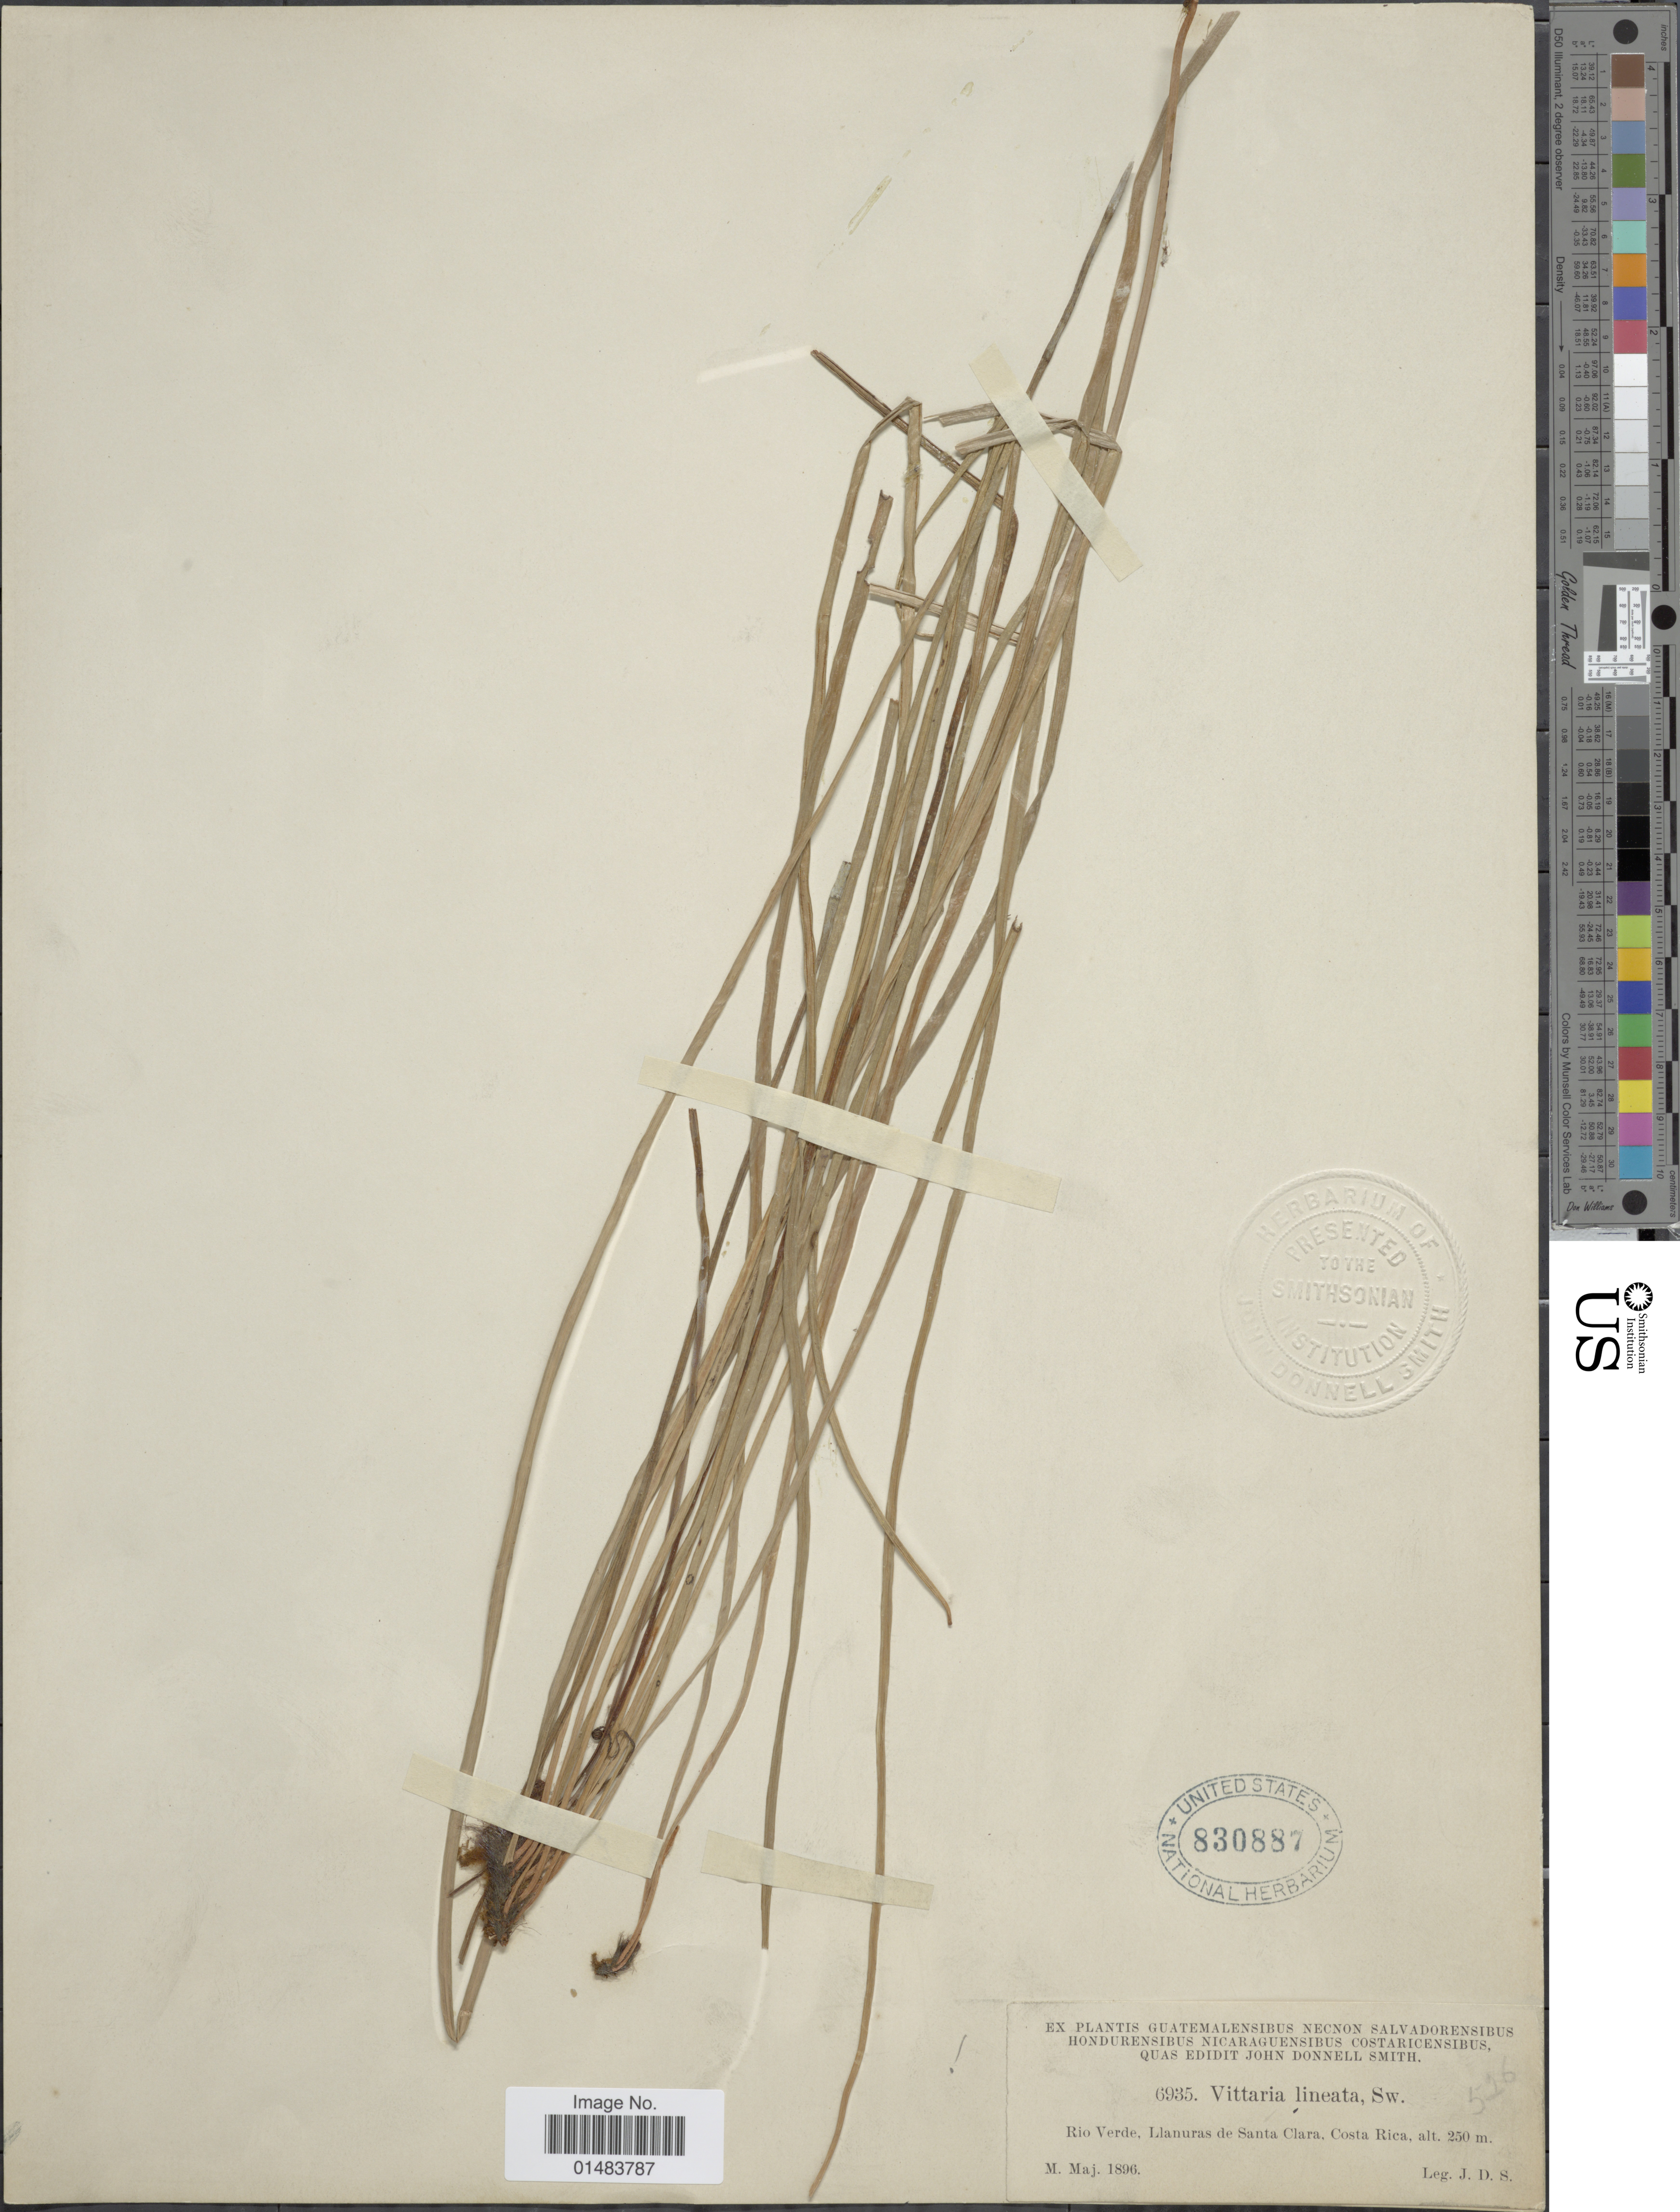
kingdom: Plantae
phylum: Tracheophyta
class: Polypodiopsida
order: Polypodiales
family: Pteridaceae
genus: Vittaria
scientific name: Vittaria lineata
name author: (L.) Sm.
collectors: J. Donnell Smith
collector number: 6935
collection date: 1896-05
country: Costa Rica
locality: Rio Verde, Llanuras de Santa Clara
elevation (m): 250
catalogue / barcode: US 830887